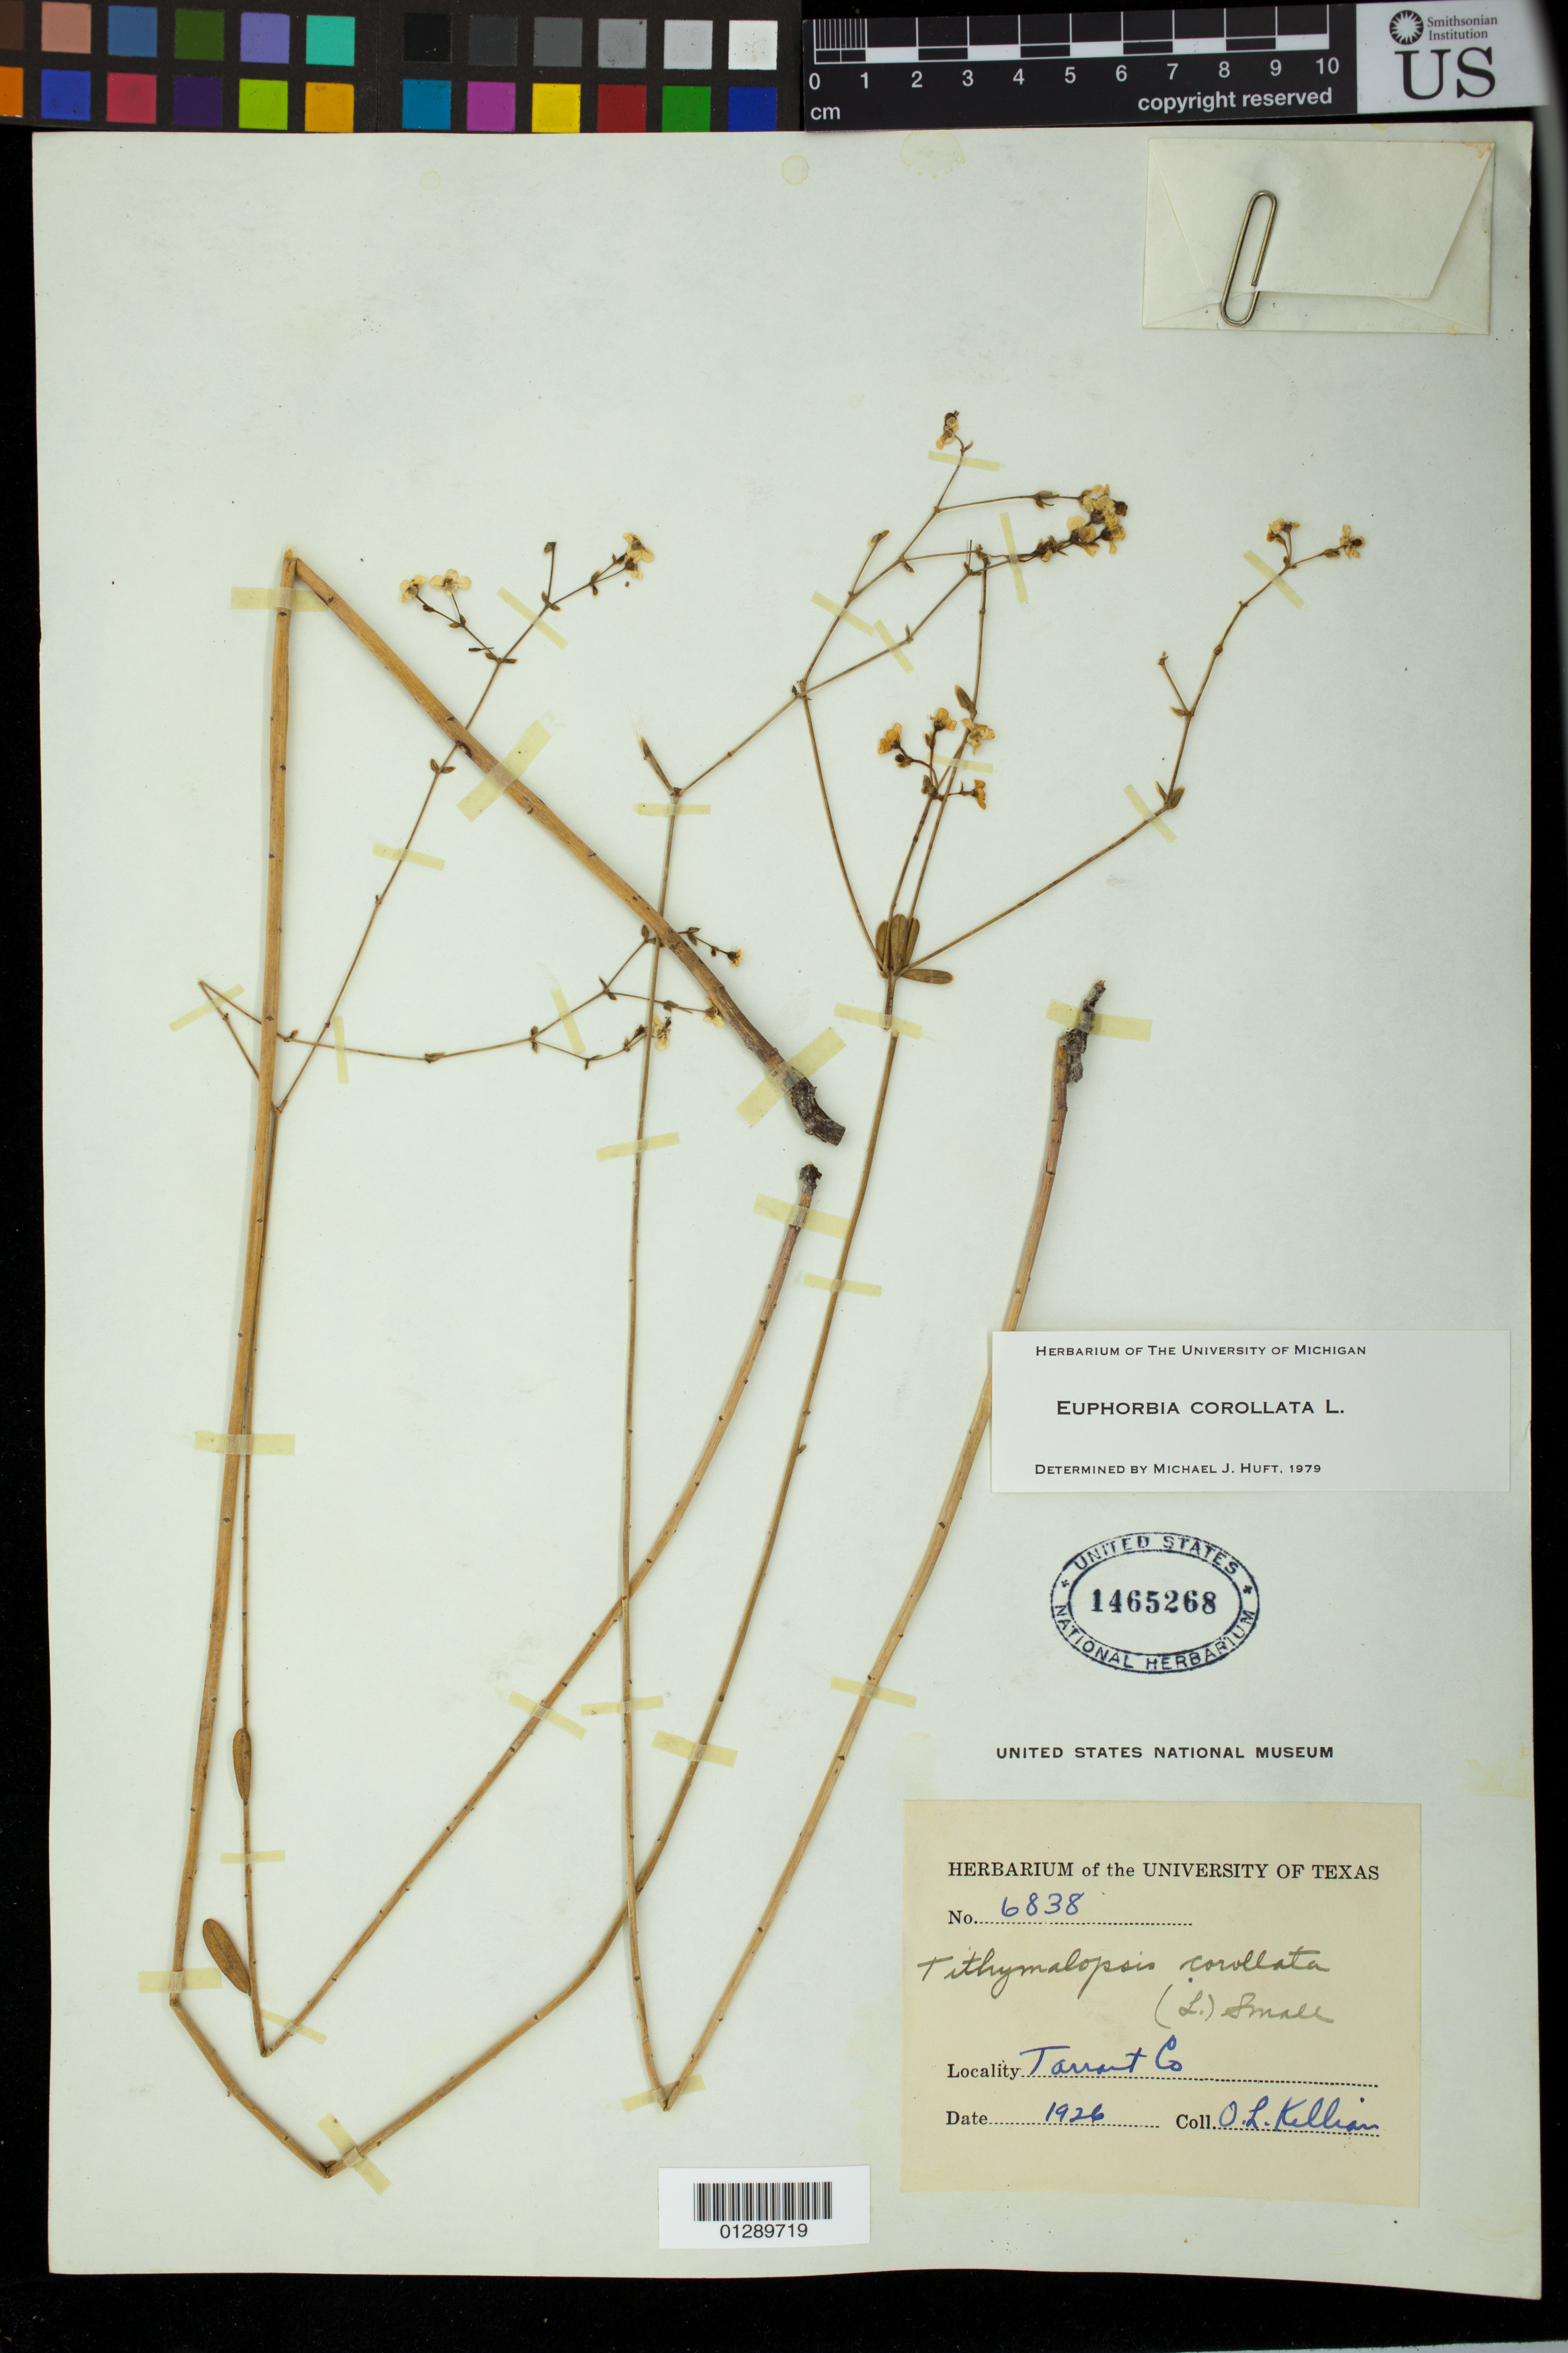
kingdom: Plantae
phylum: Tracheophyta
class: Magnoliopsida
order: Malpighiales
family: Euphorbiaceae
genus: Euphorbia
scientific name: Euphorbia corollata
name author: L.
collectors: O. Kellian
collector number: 6838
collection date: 1926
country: United States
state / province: Texas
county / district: Tarrant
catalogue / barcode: US 1465268